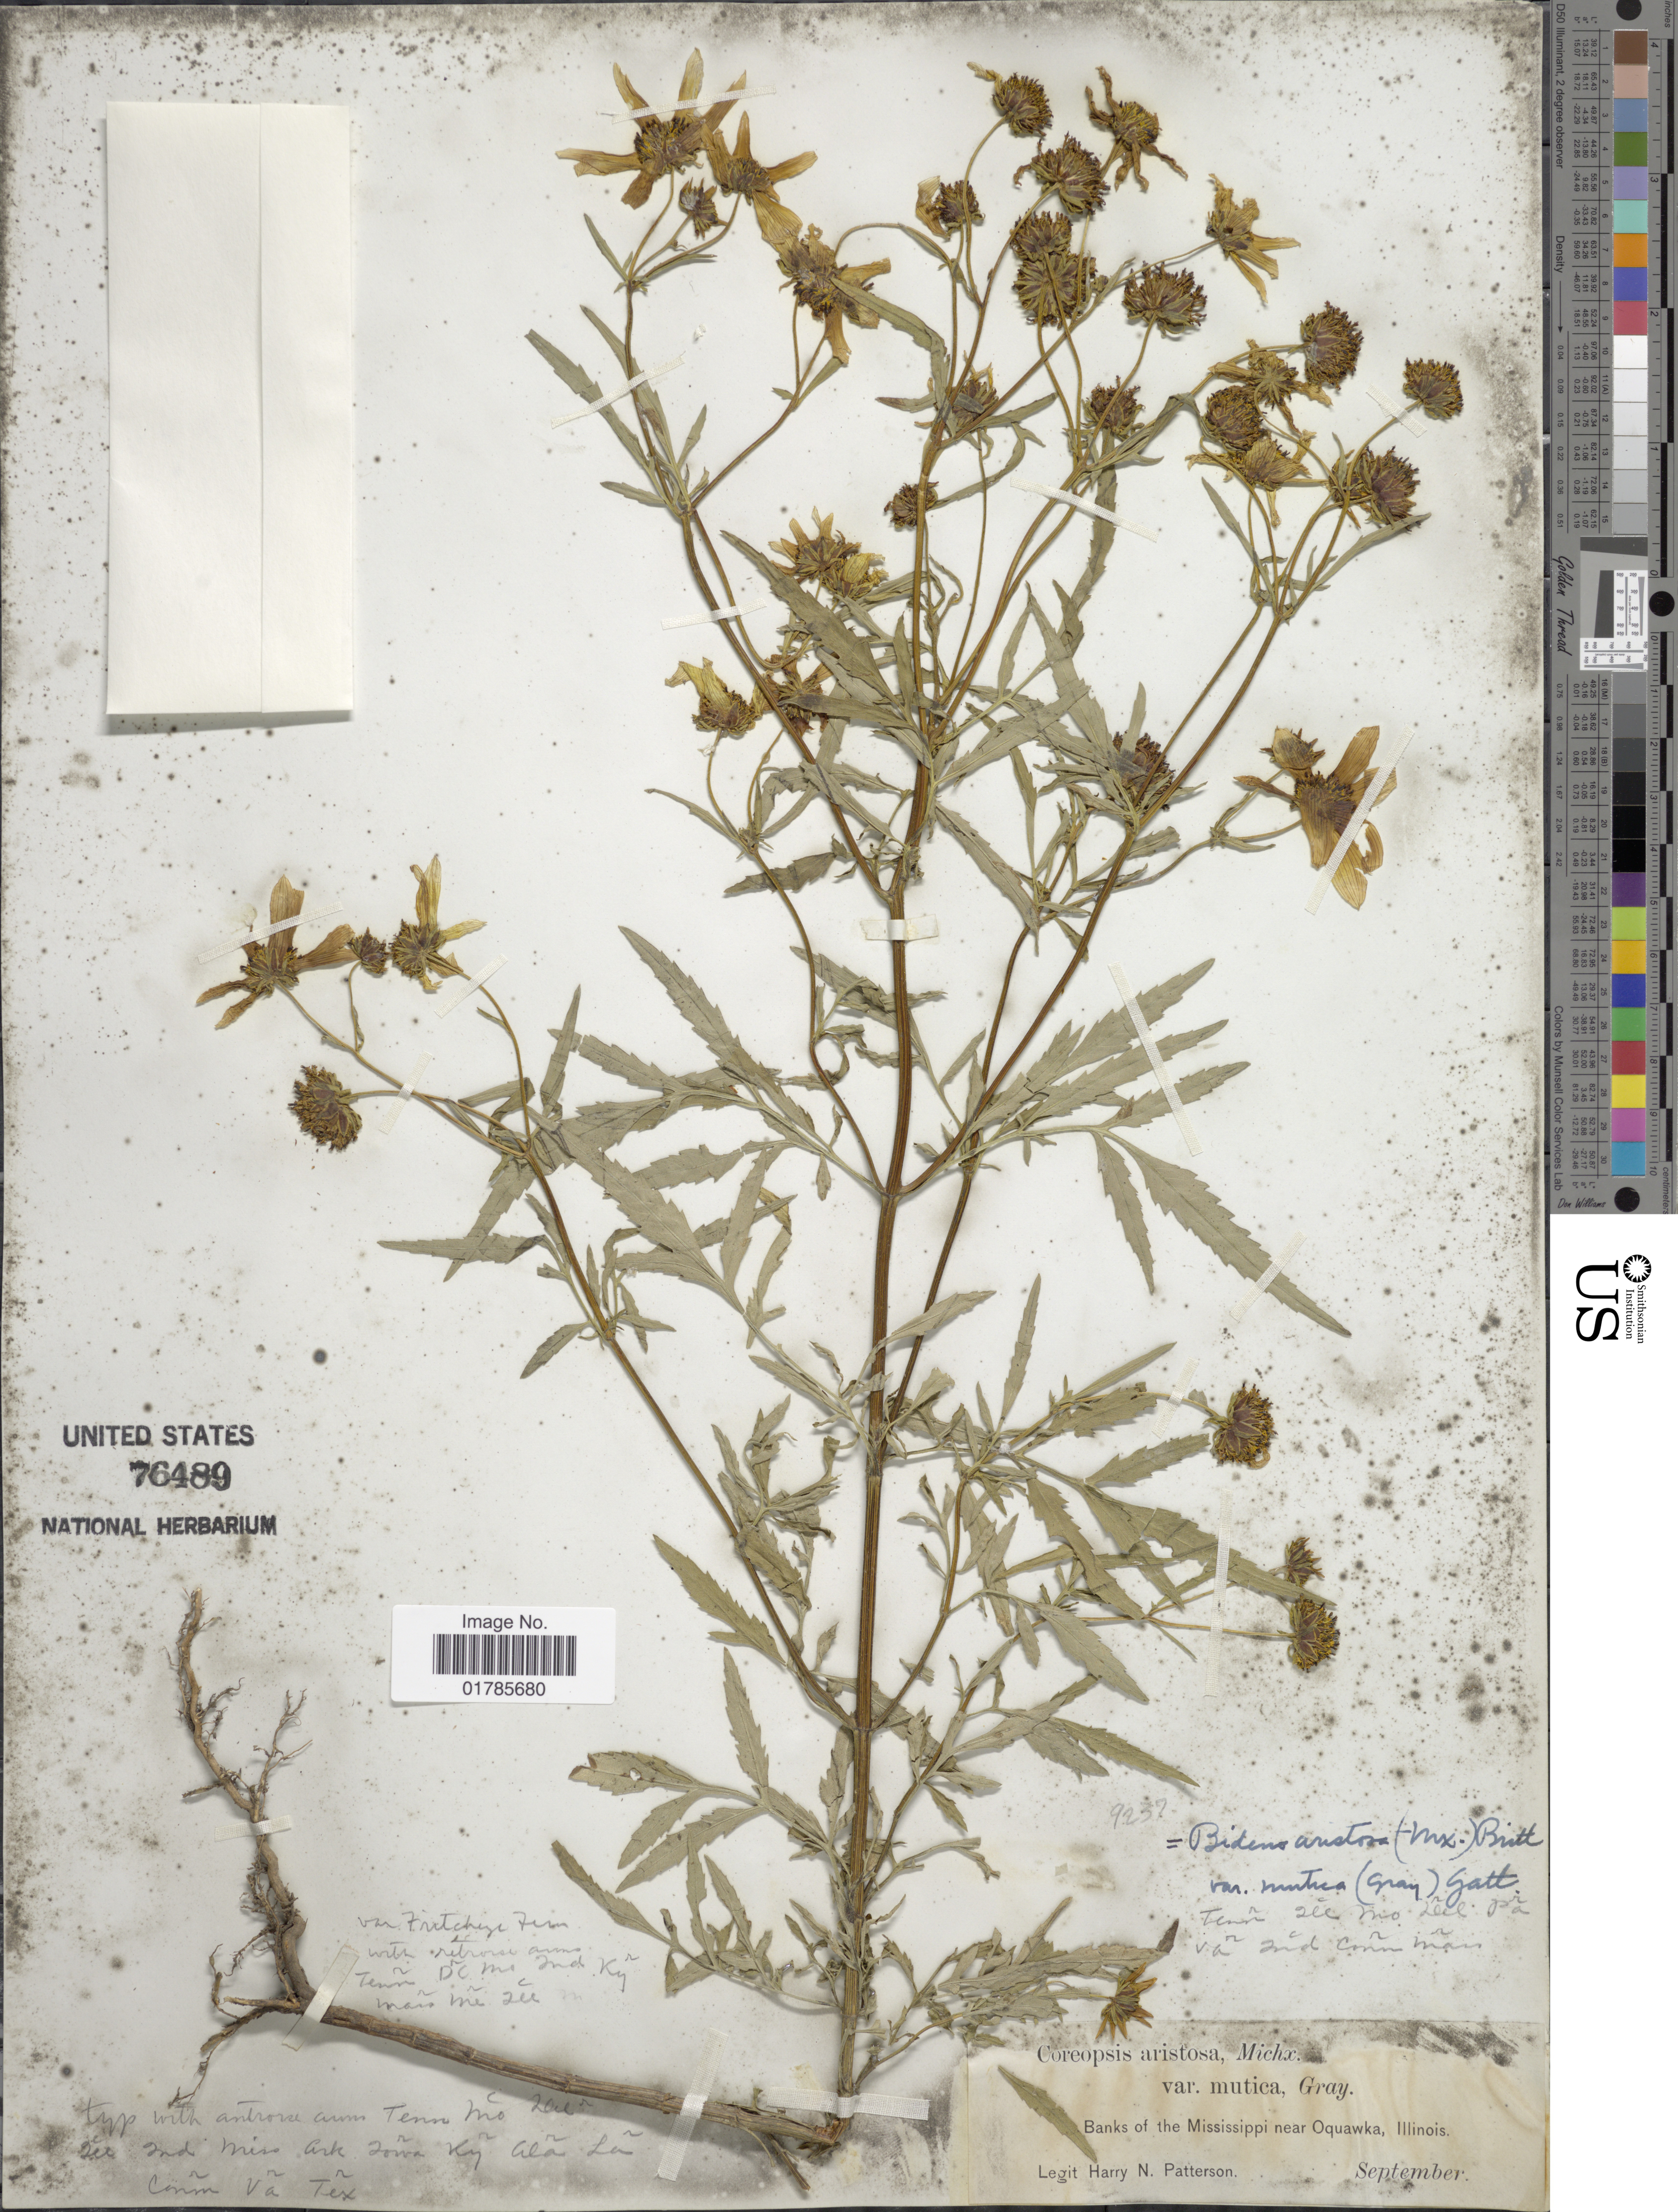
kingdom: Plantae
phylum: Tracheophyta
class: Magnoliopsida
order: Asterales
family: Asteraceae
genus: Bidens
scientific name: Bidens aristosa var. mutica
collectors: H. N. Patterson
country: United States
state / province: Illinois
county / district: Henderson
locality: Banks of the Mississippi near Oquawka, Illinois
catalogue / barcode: US 76489